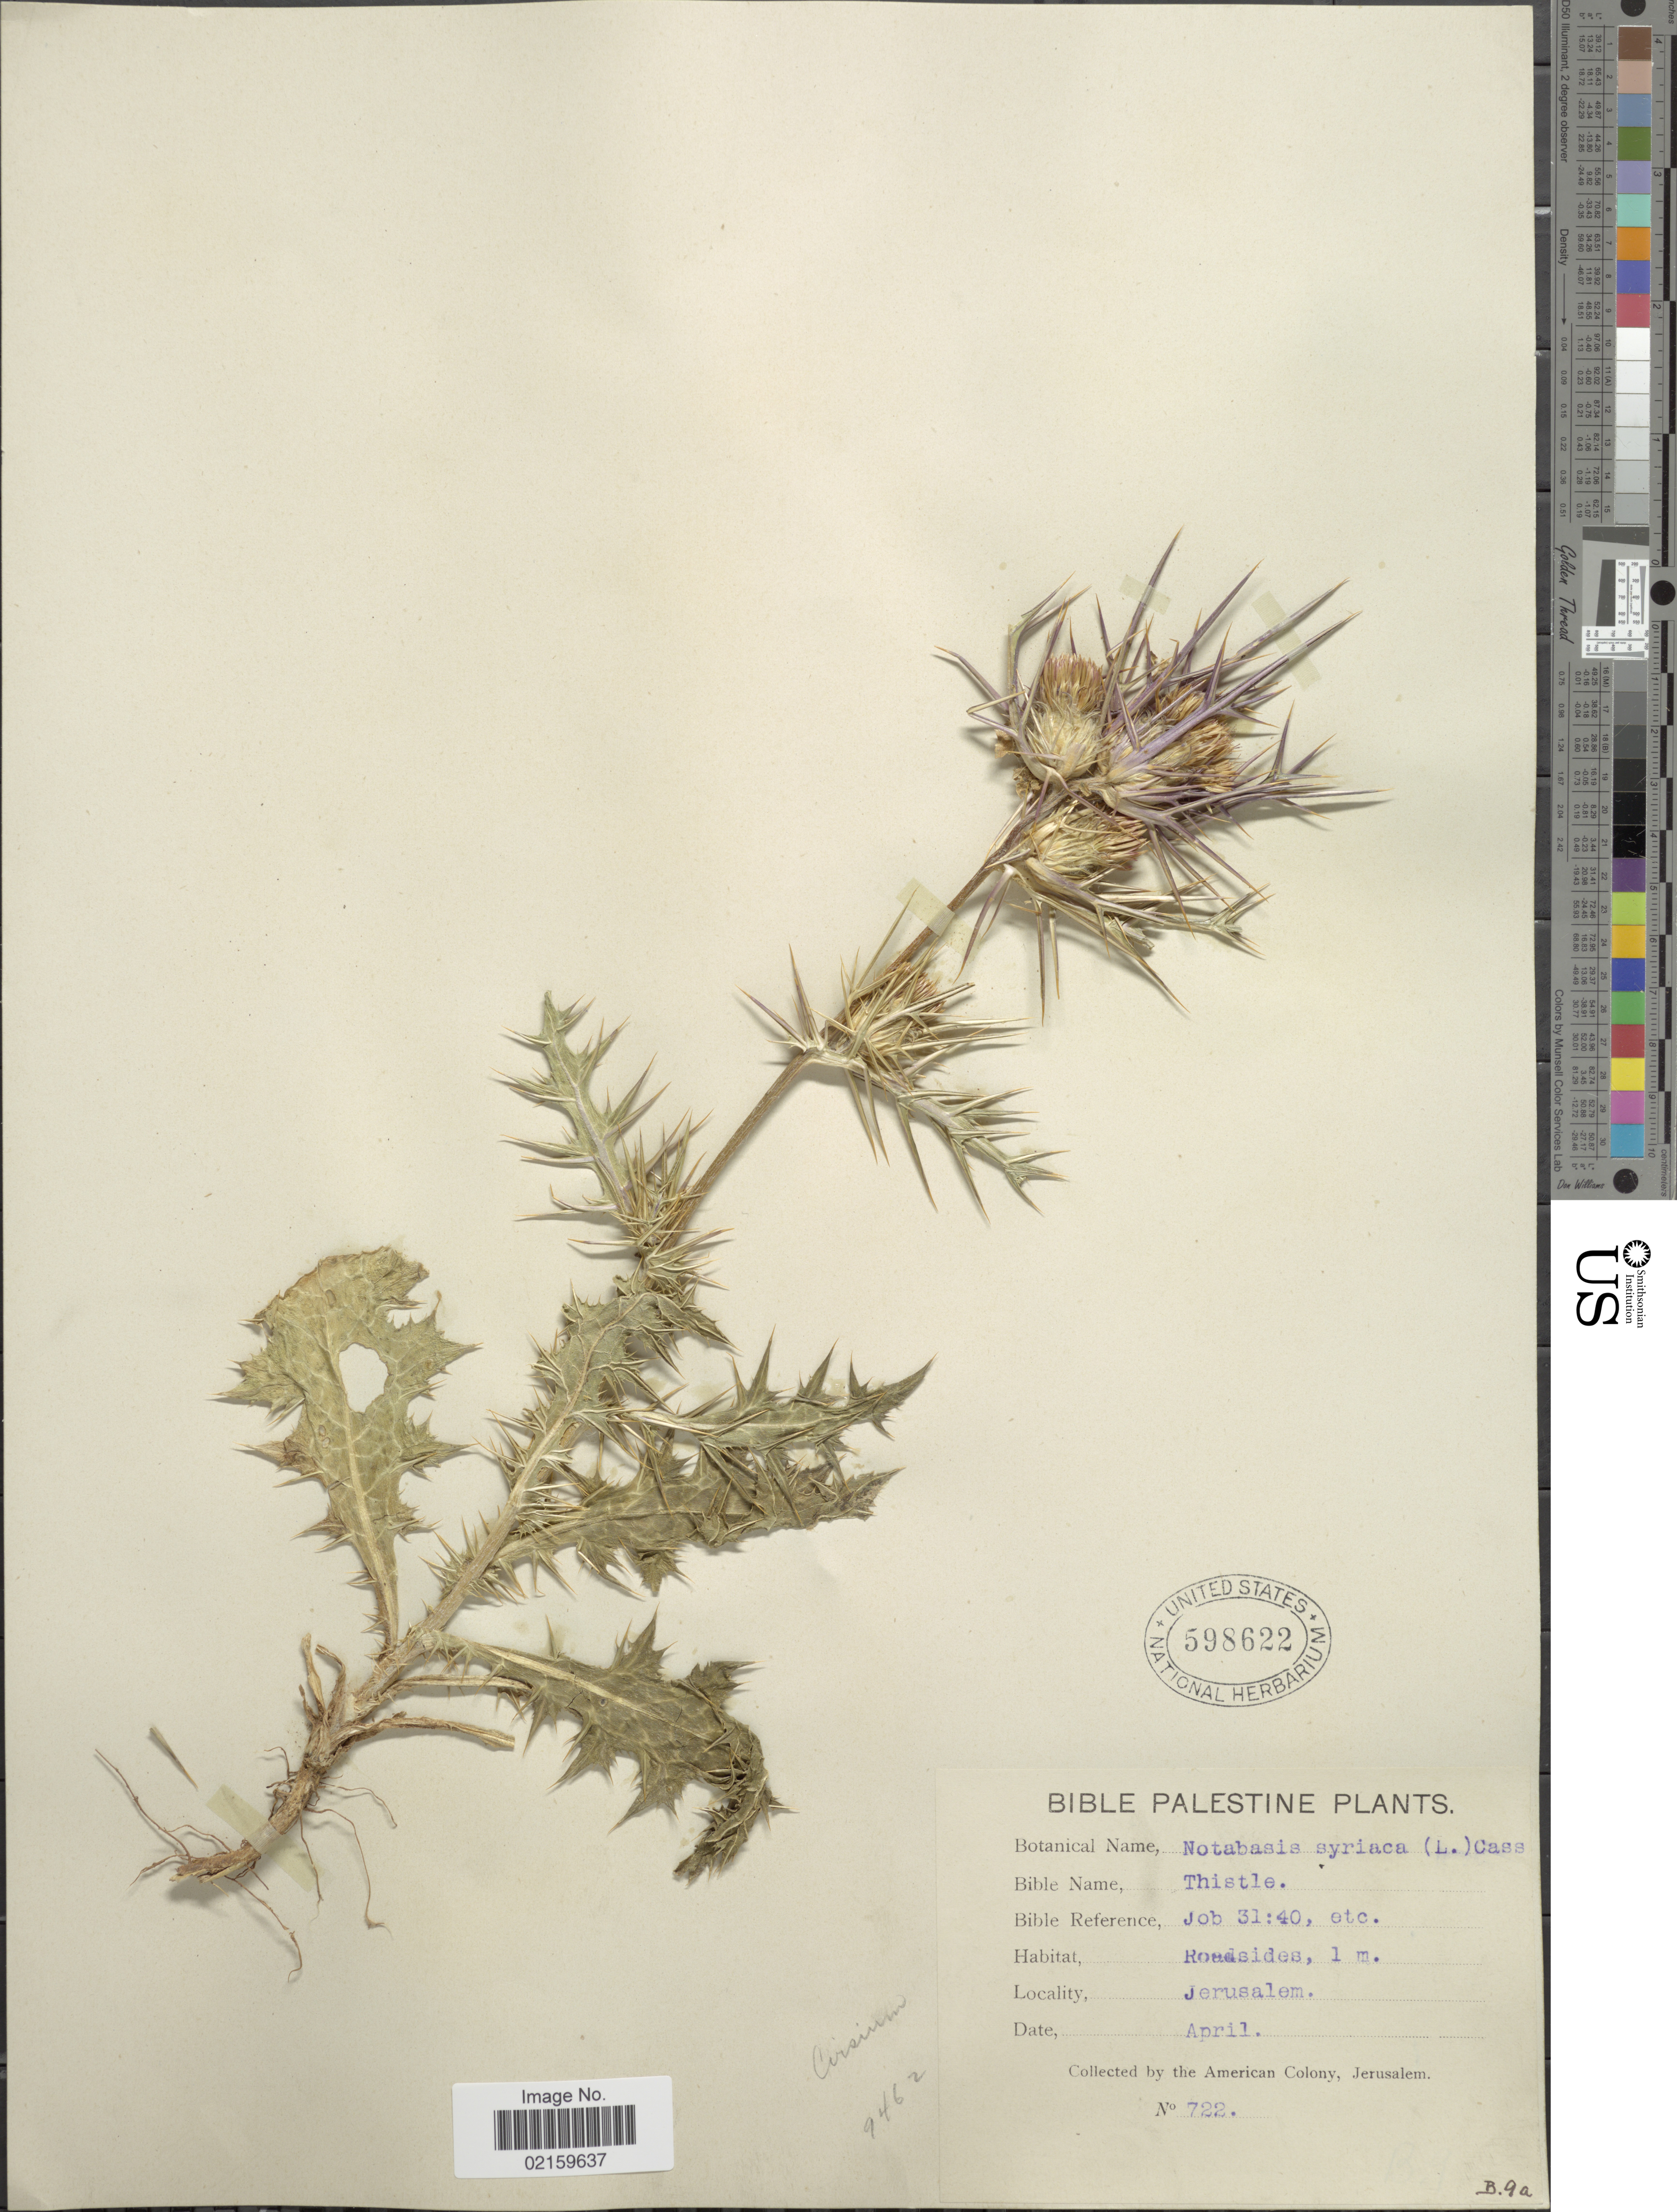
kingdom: Plantae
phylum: Tracheophyta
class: Magnoliopsida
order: Asterales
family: Asteraceae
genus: Notobasis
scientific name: Notobasis syriaca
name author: (L.) Cass.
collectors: American Colony, Jerusalem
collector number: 72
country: Israel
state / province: Jerusalem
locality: Jerusalem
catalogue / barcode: US 598622